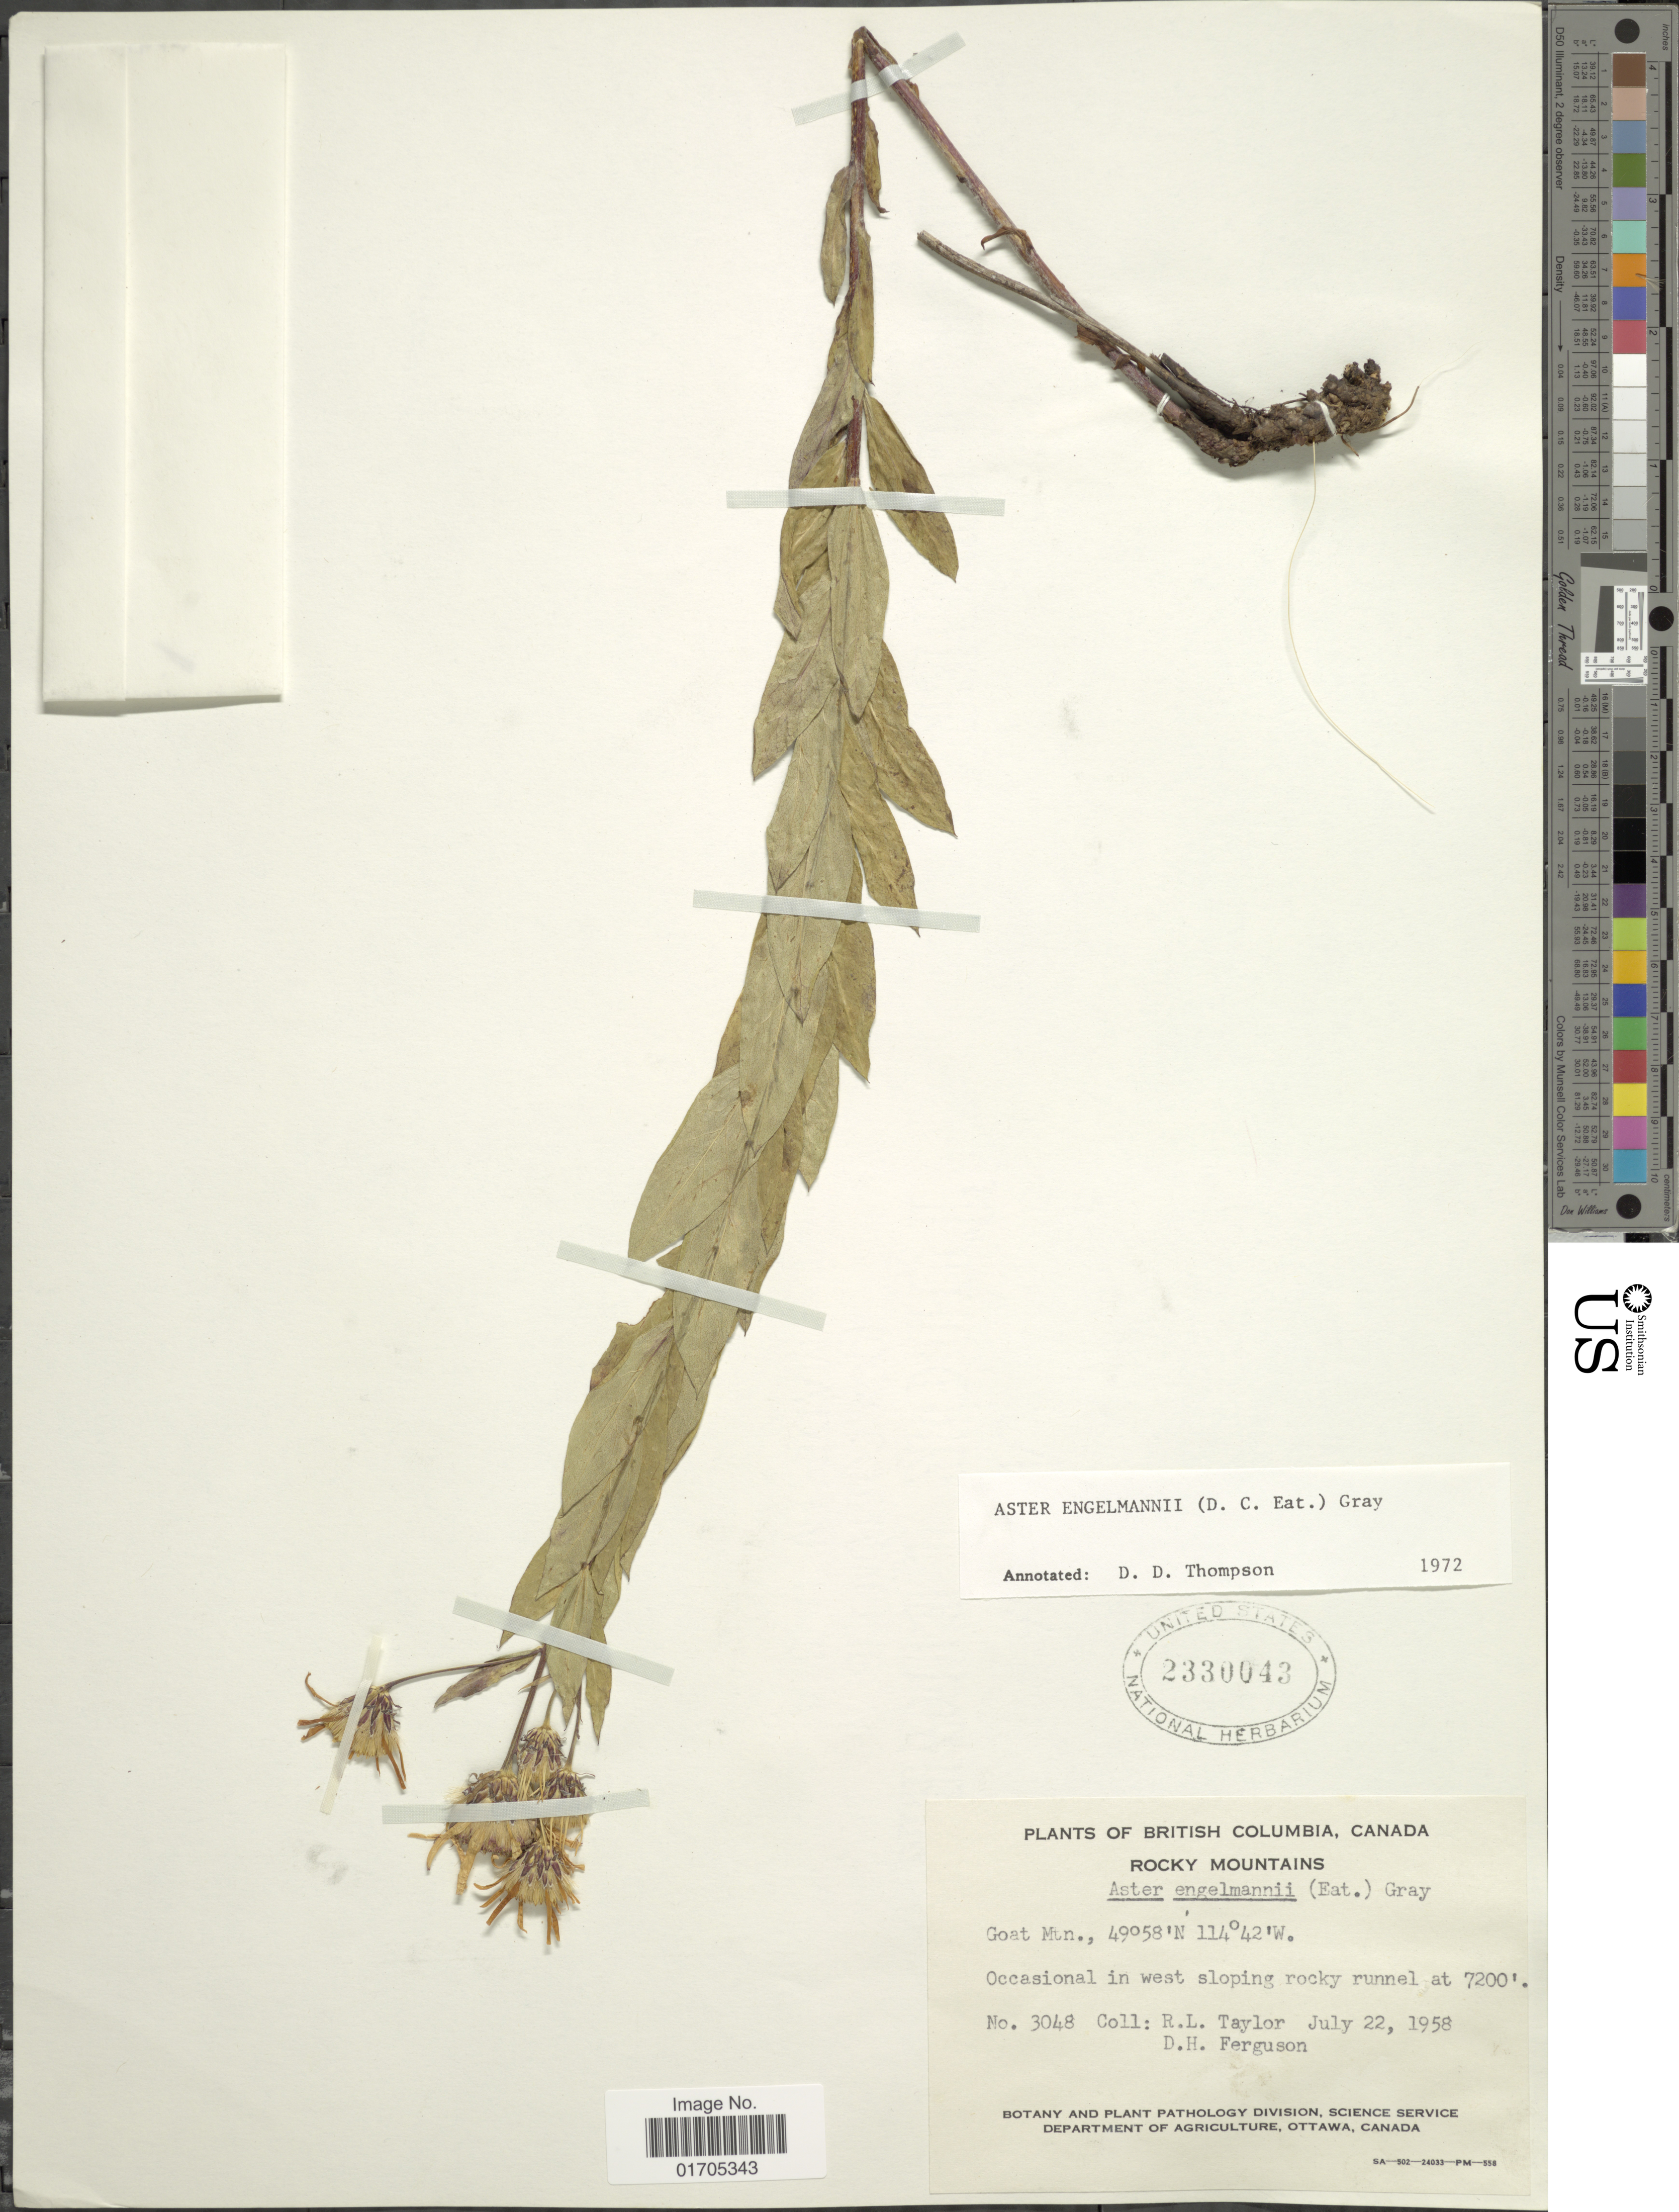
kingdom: Plantae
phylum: Tracheophyta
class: Magnoliopsida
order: Asterales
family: Asteraceae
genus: Eucephalus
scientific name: Eucephalus engelmannii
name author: (D.C. Eaton) Greene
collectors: R. Taylor & D. Ferguson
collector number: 3048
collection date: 1958-07-22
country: Canada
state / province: British Columbia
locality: British Columbia, Canada. Rocky Mountains. Goat Mtn.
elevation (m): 2195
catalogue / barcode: US 2330043